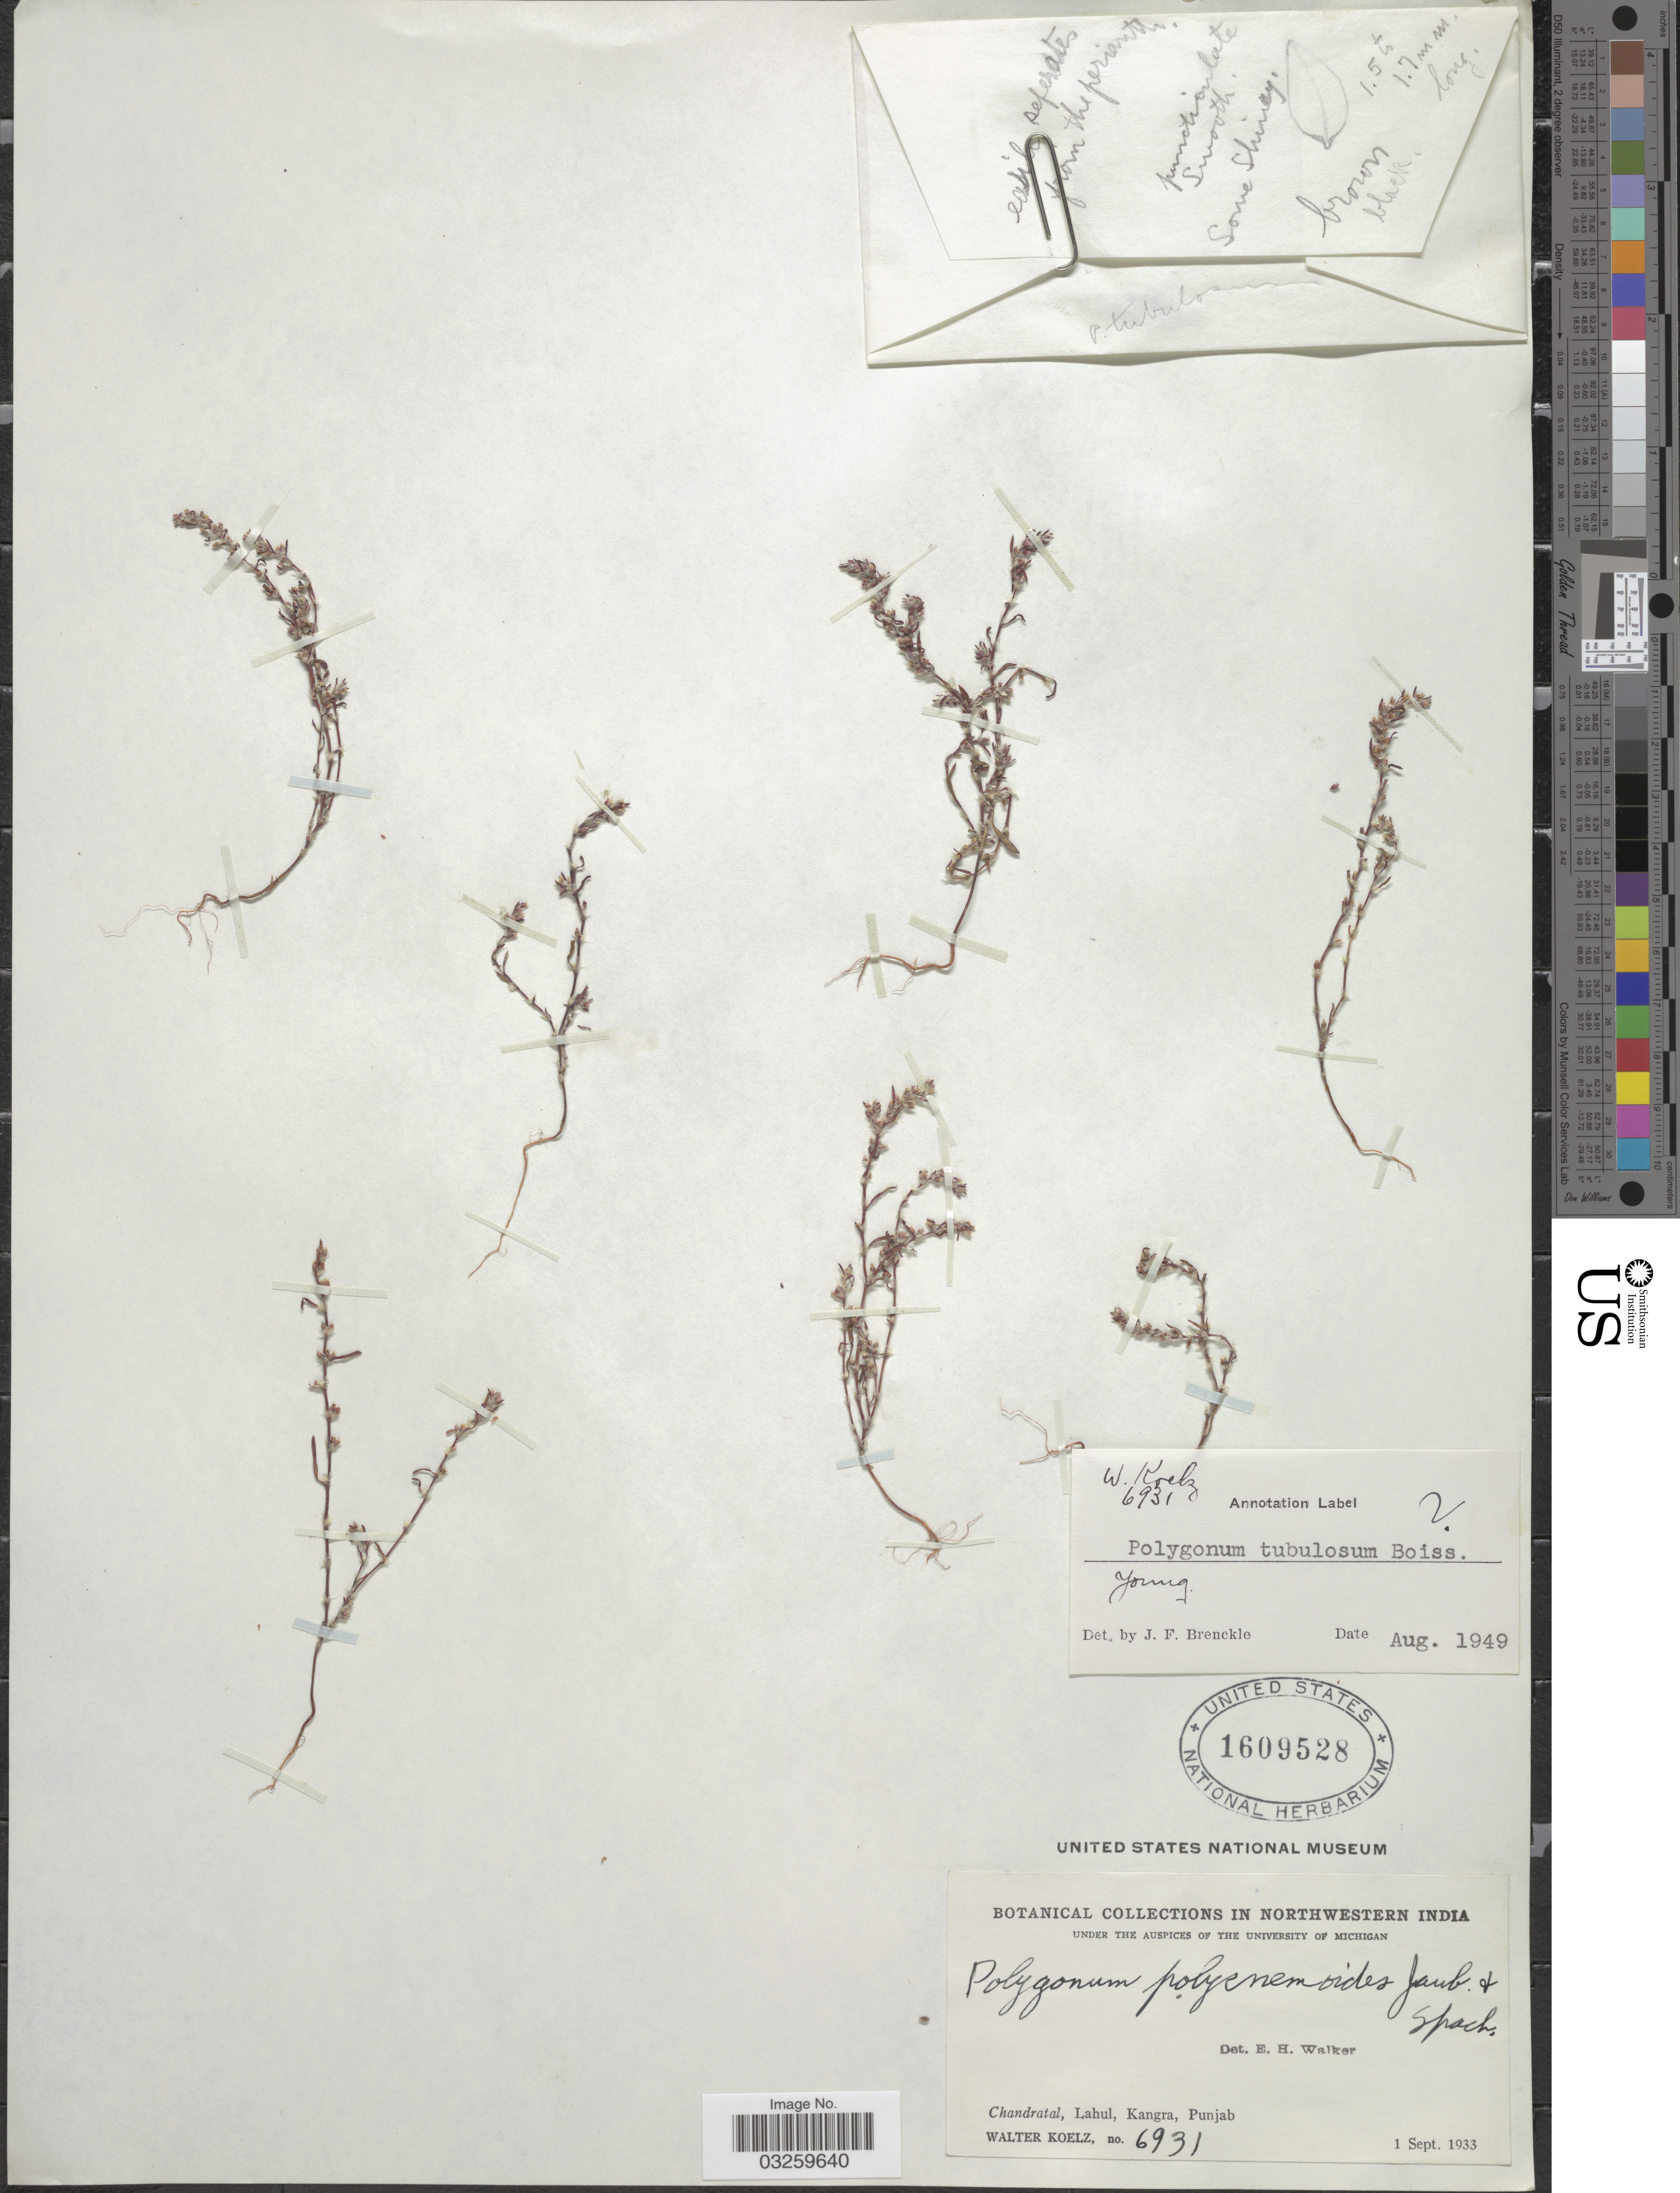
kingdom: Plantae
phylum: Tracheophyta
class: Magnoliopsida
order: Caryophyllales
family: Polygonaceae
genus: Polygonum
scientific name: Polygonum tubulosum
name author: Boiss.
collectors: W. N. Koelz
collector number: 6931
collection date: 1933-09-01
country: India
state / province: Punjab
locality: Northwestern India. Chandratal, Lahul, Kangra, Punjab.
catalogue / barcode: US 1609528